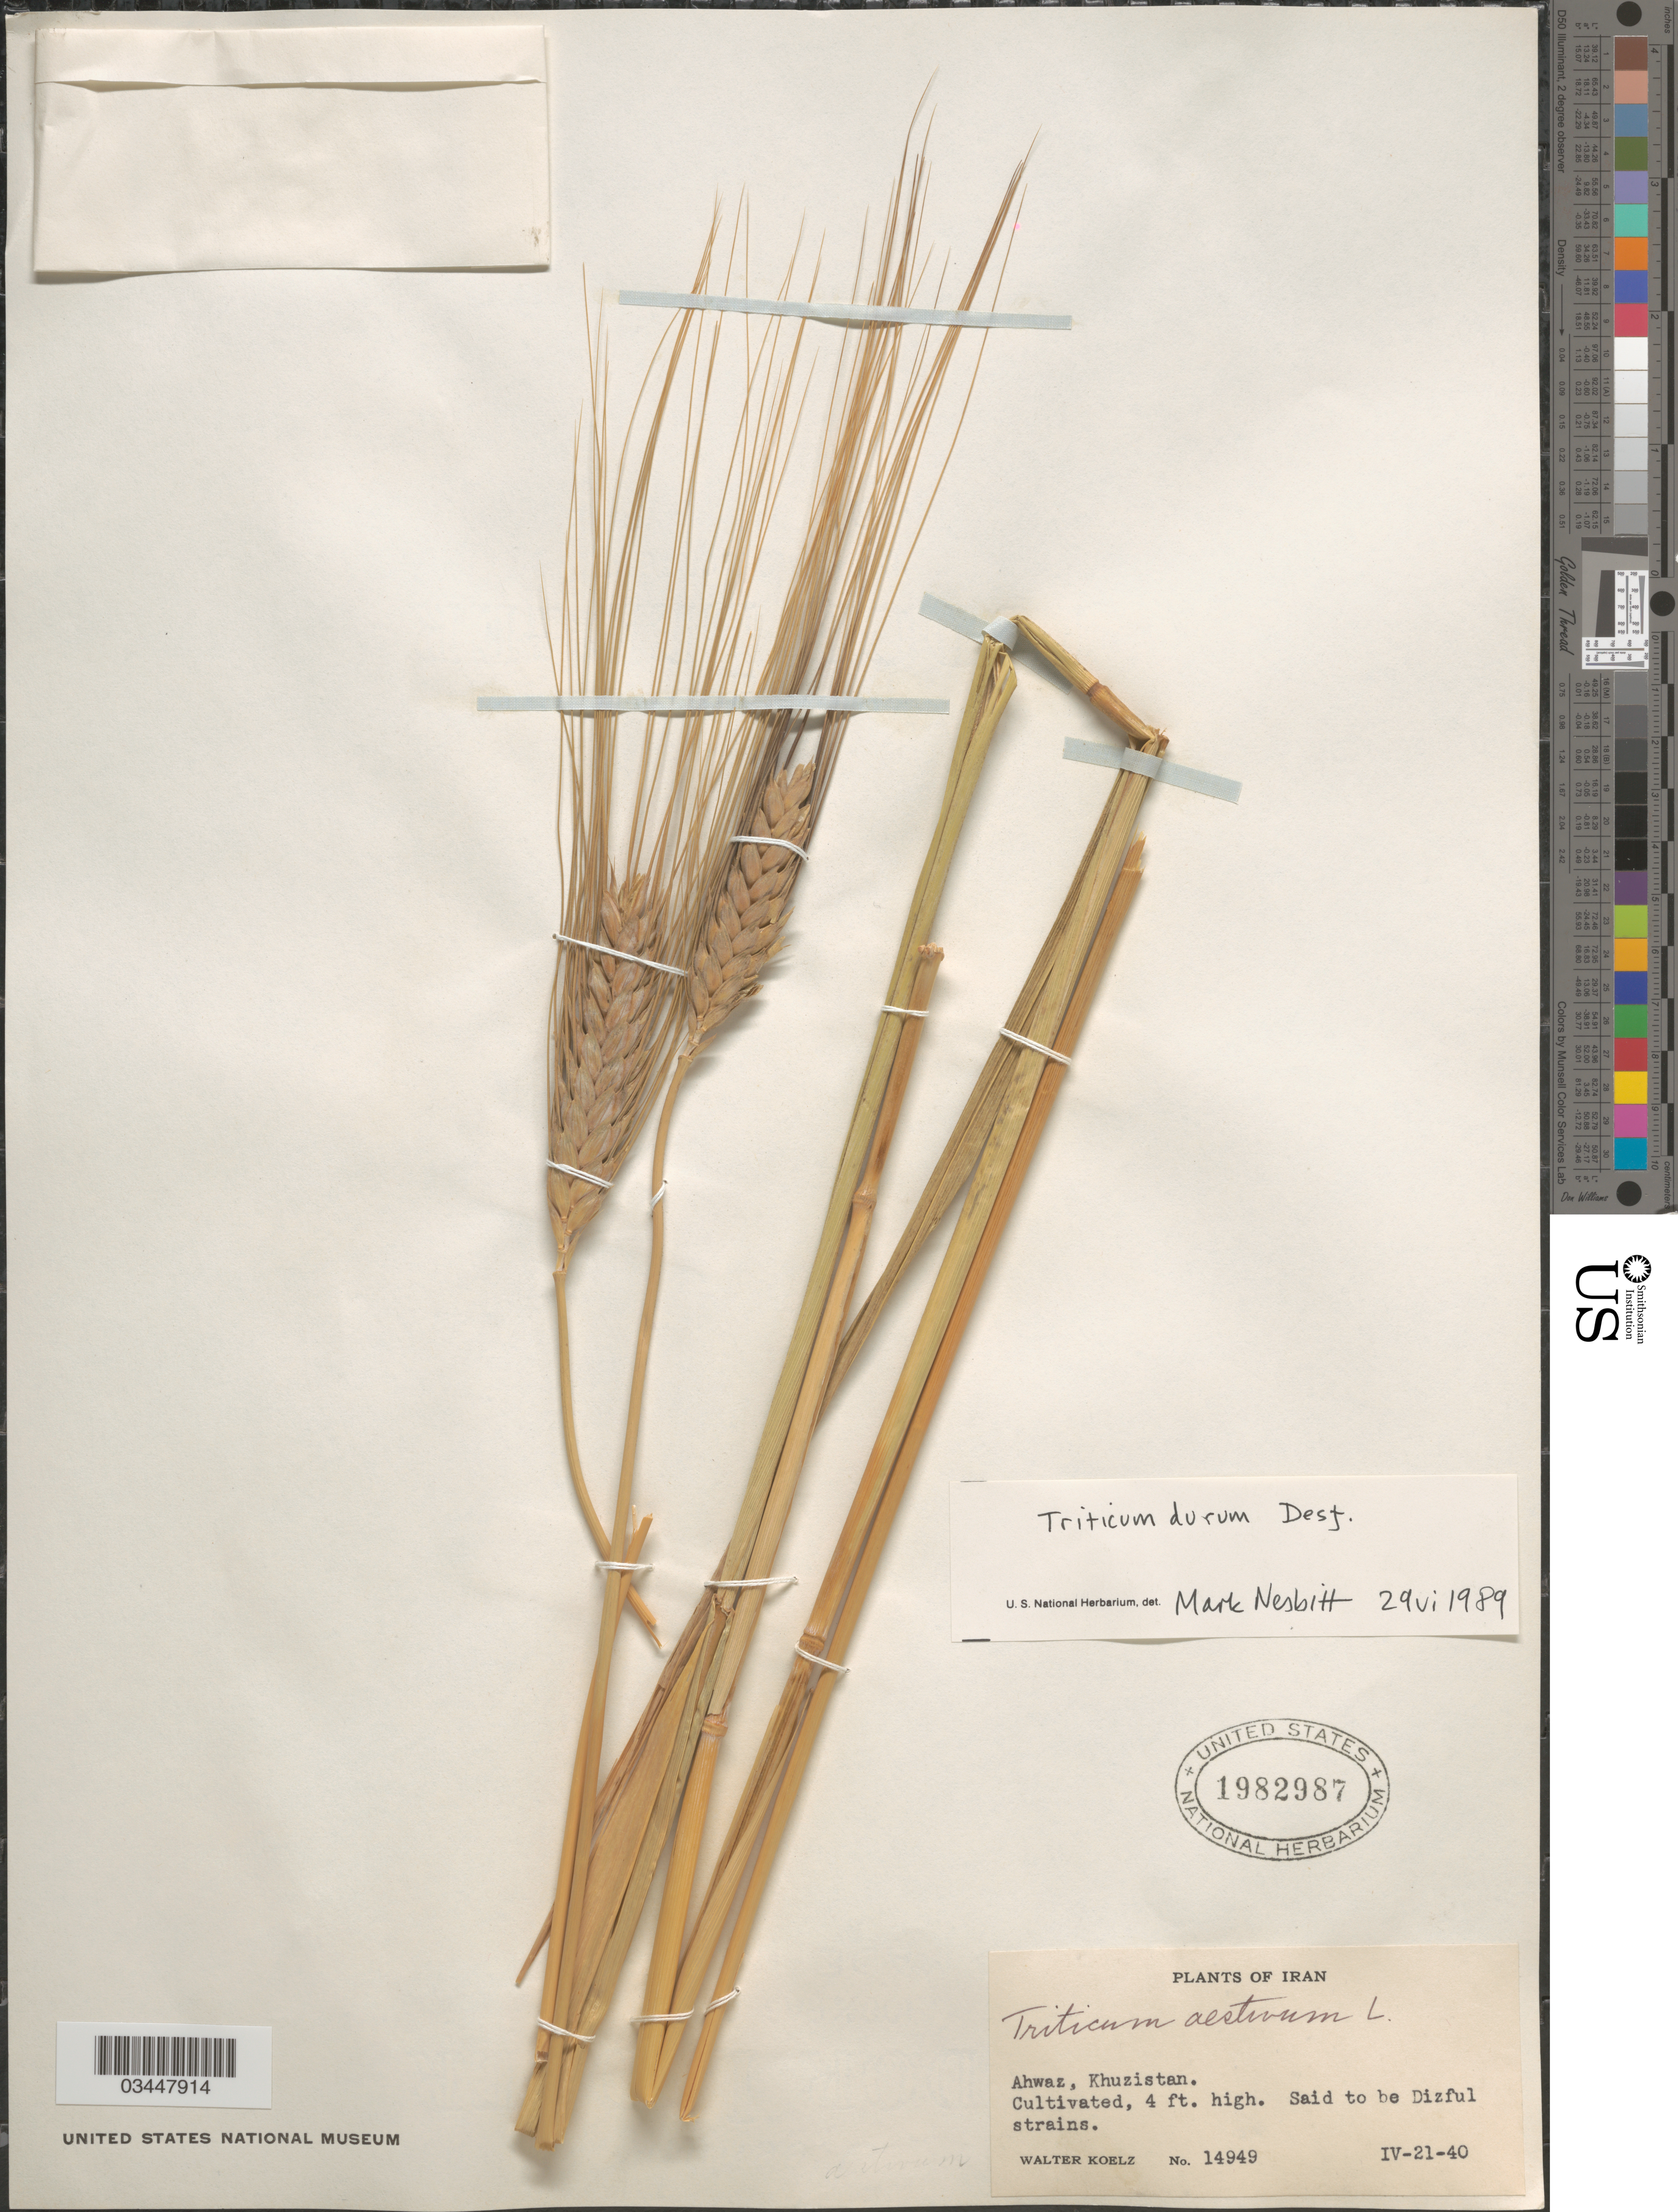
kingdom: Plantae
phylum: Tracheophyta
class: Liliopsida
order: Poales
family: Poaceae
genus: Triticum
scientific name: Triticum durum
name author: Desf.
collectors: W. N. Koelz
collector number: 14949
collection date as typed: Transcribed d/m/y: 21/4/40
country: Iran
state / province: Khuzestan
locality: Ahwaz, Khuzistan.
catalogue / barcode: US 1982987